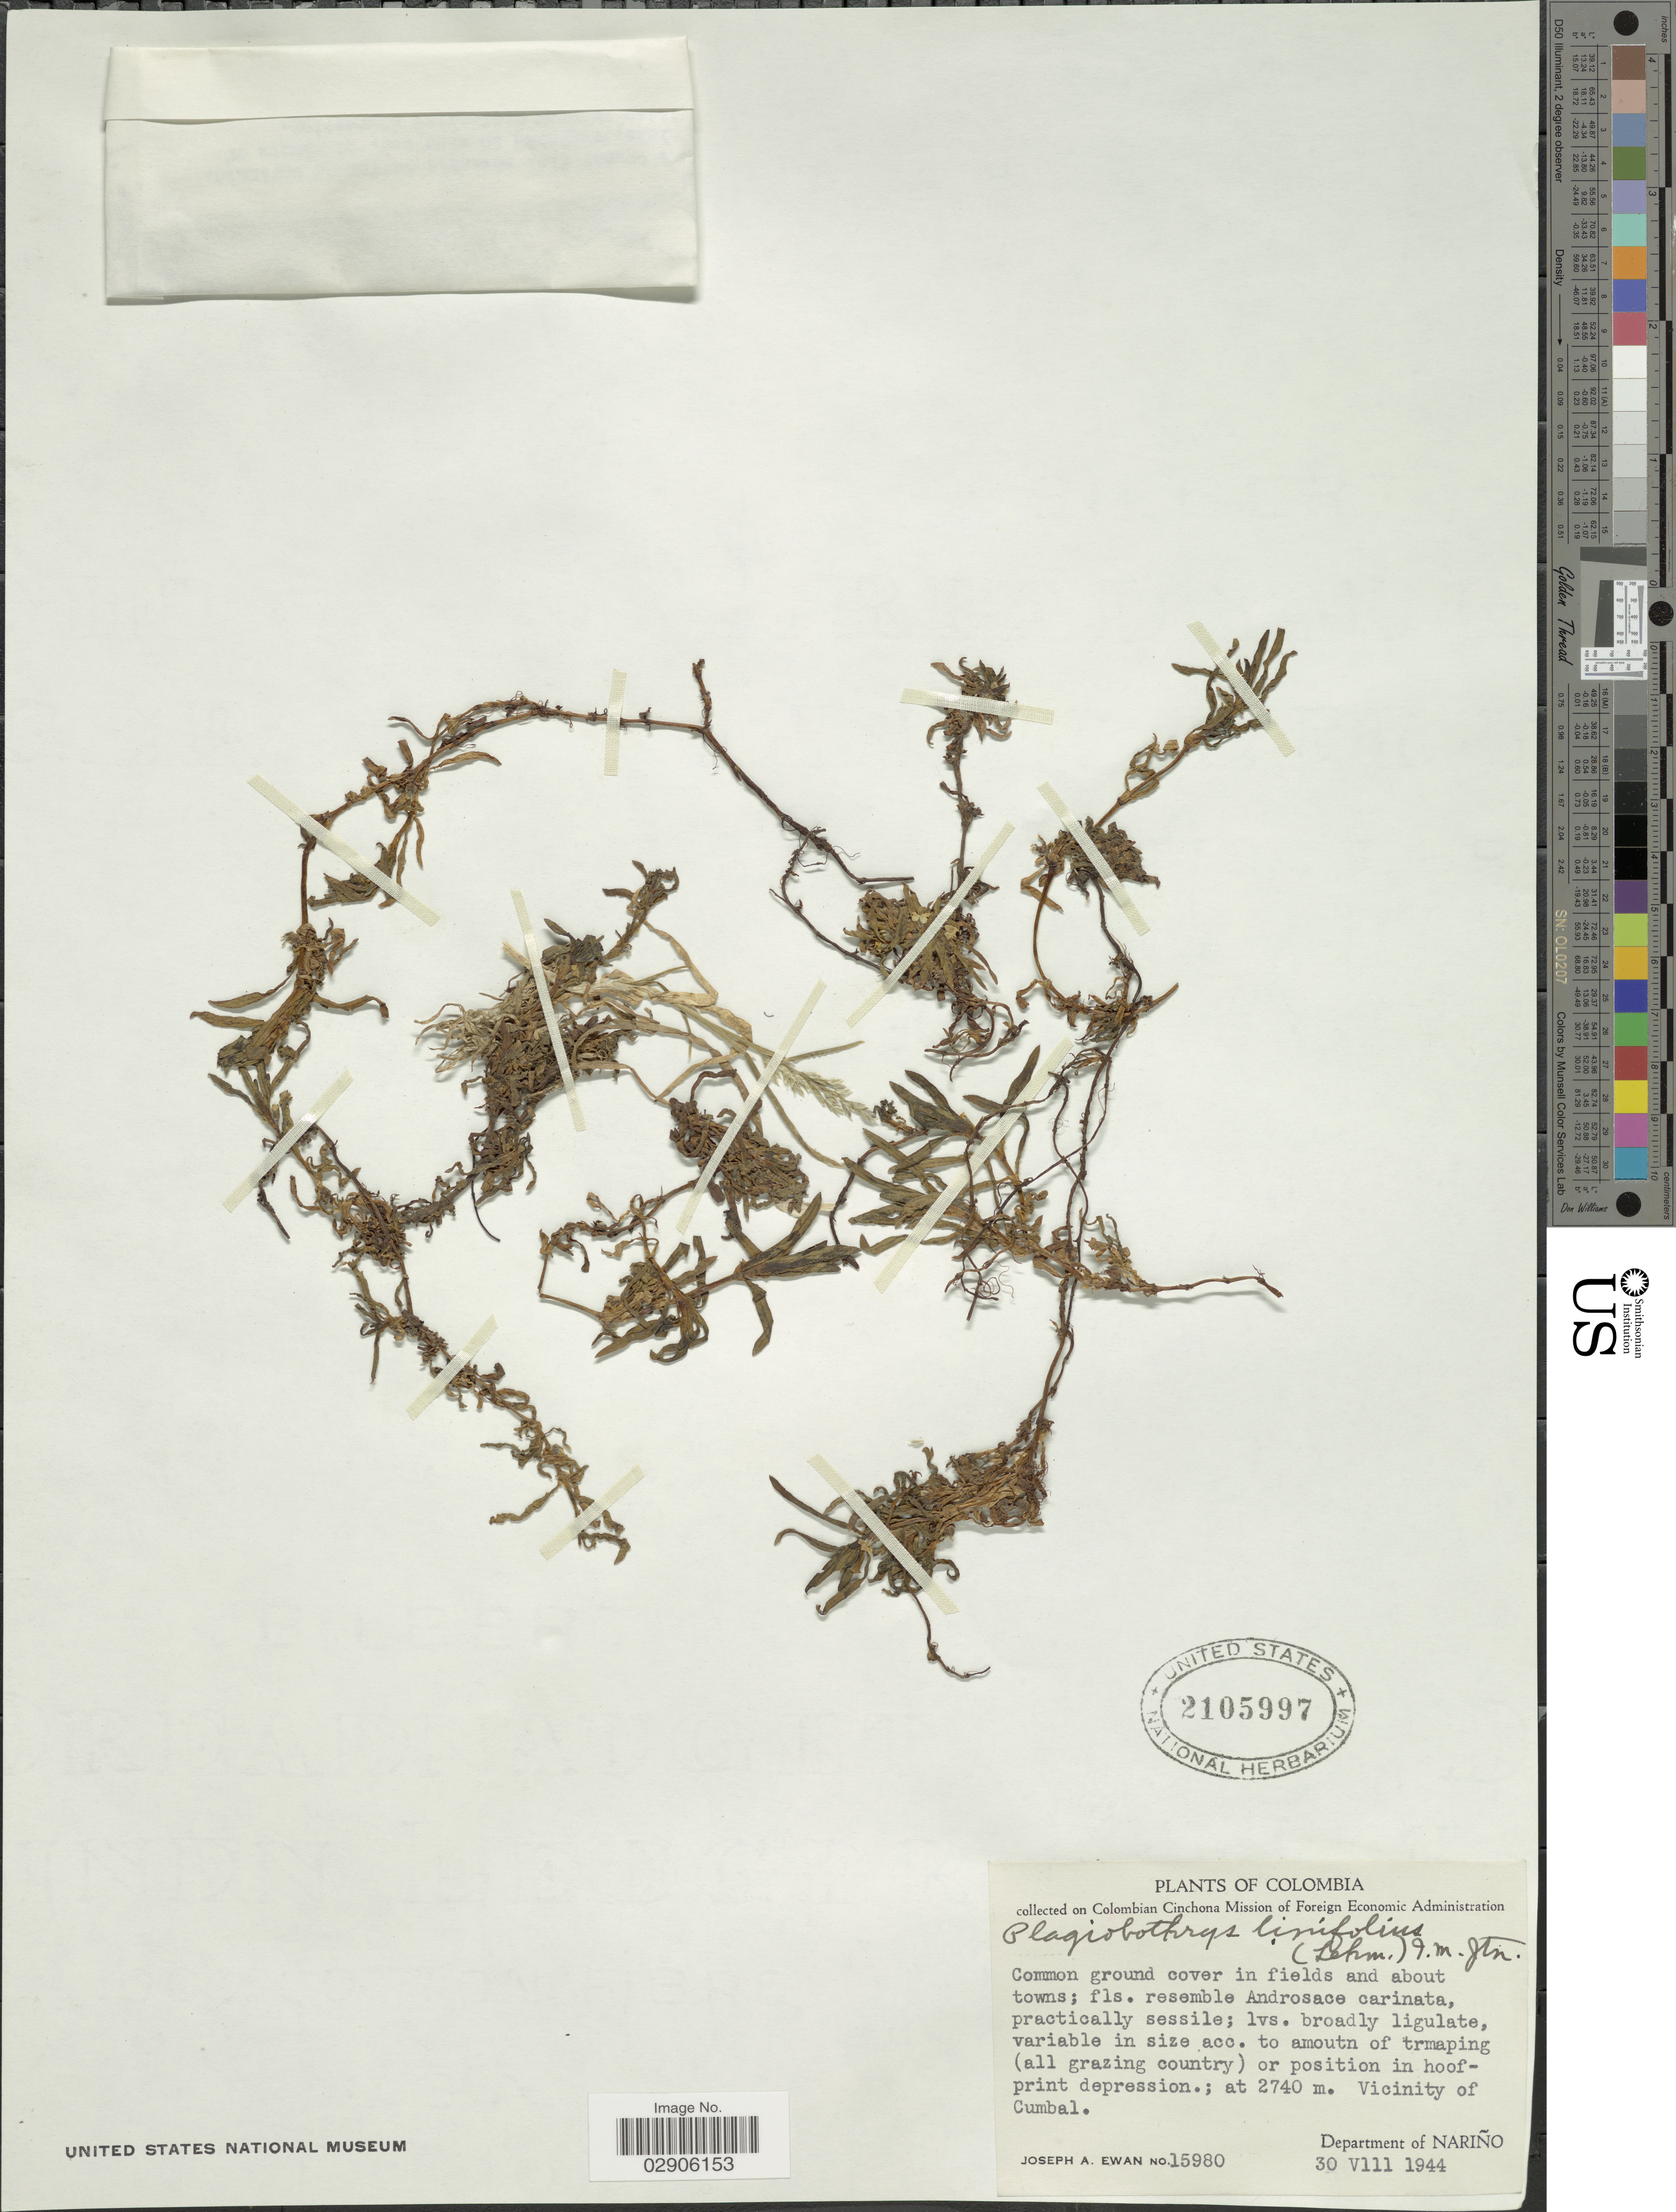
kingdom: Plantae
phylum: Tracheophyta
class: Magnoliopsida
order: Boraginales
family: Boraginaceae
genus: Plagiobothrys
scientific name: Plagiobothrys linifolius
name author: (Willd. ex Lehm.) I.M. Johnst.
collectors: J. A. Ewan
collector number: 15980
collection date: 1944-08-30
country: Colombia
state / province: Nariño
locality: Vicinity of Cumbal, Department of Nariño.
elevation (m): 2740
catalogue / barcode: US 2105997